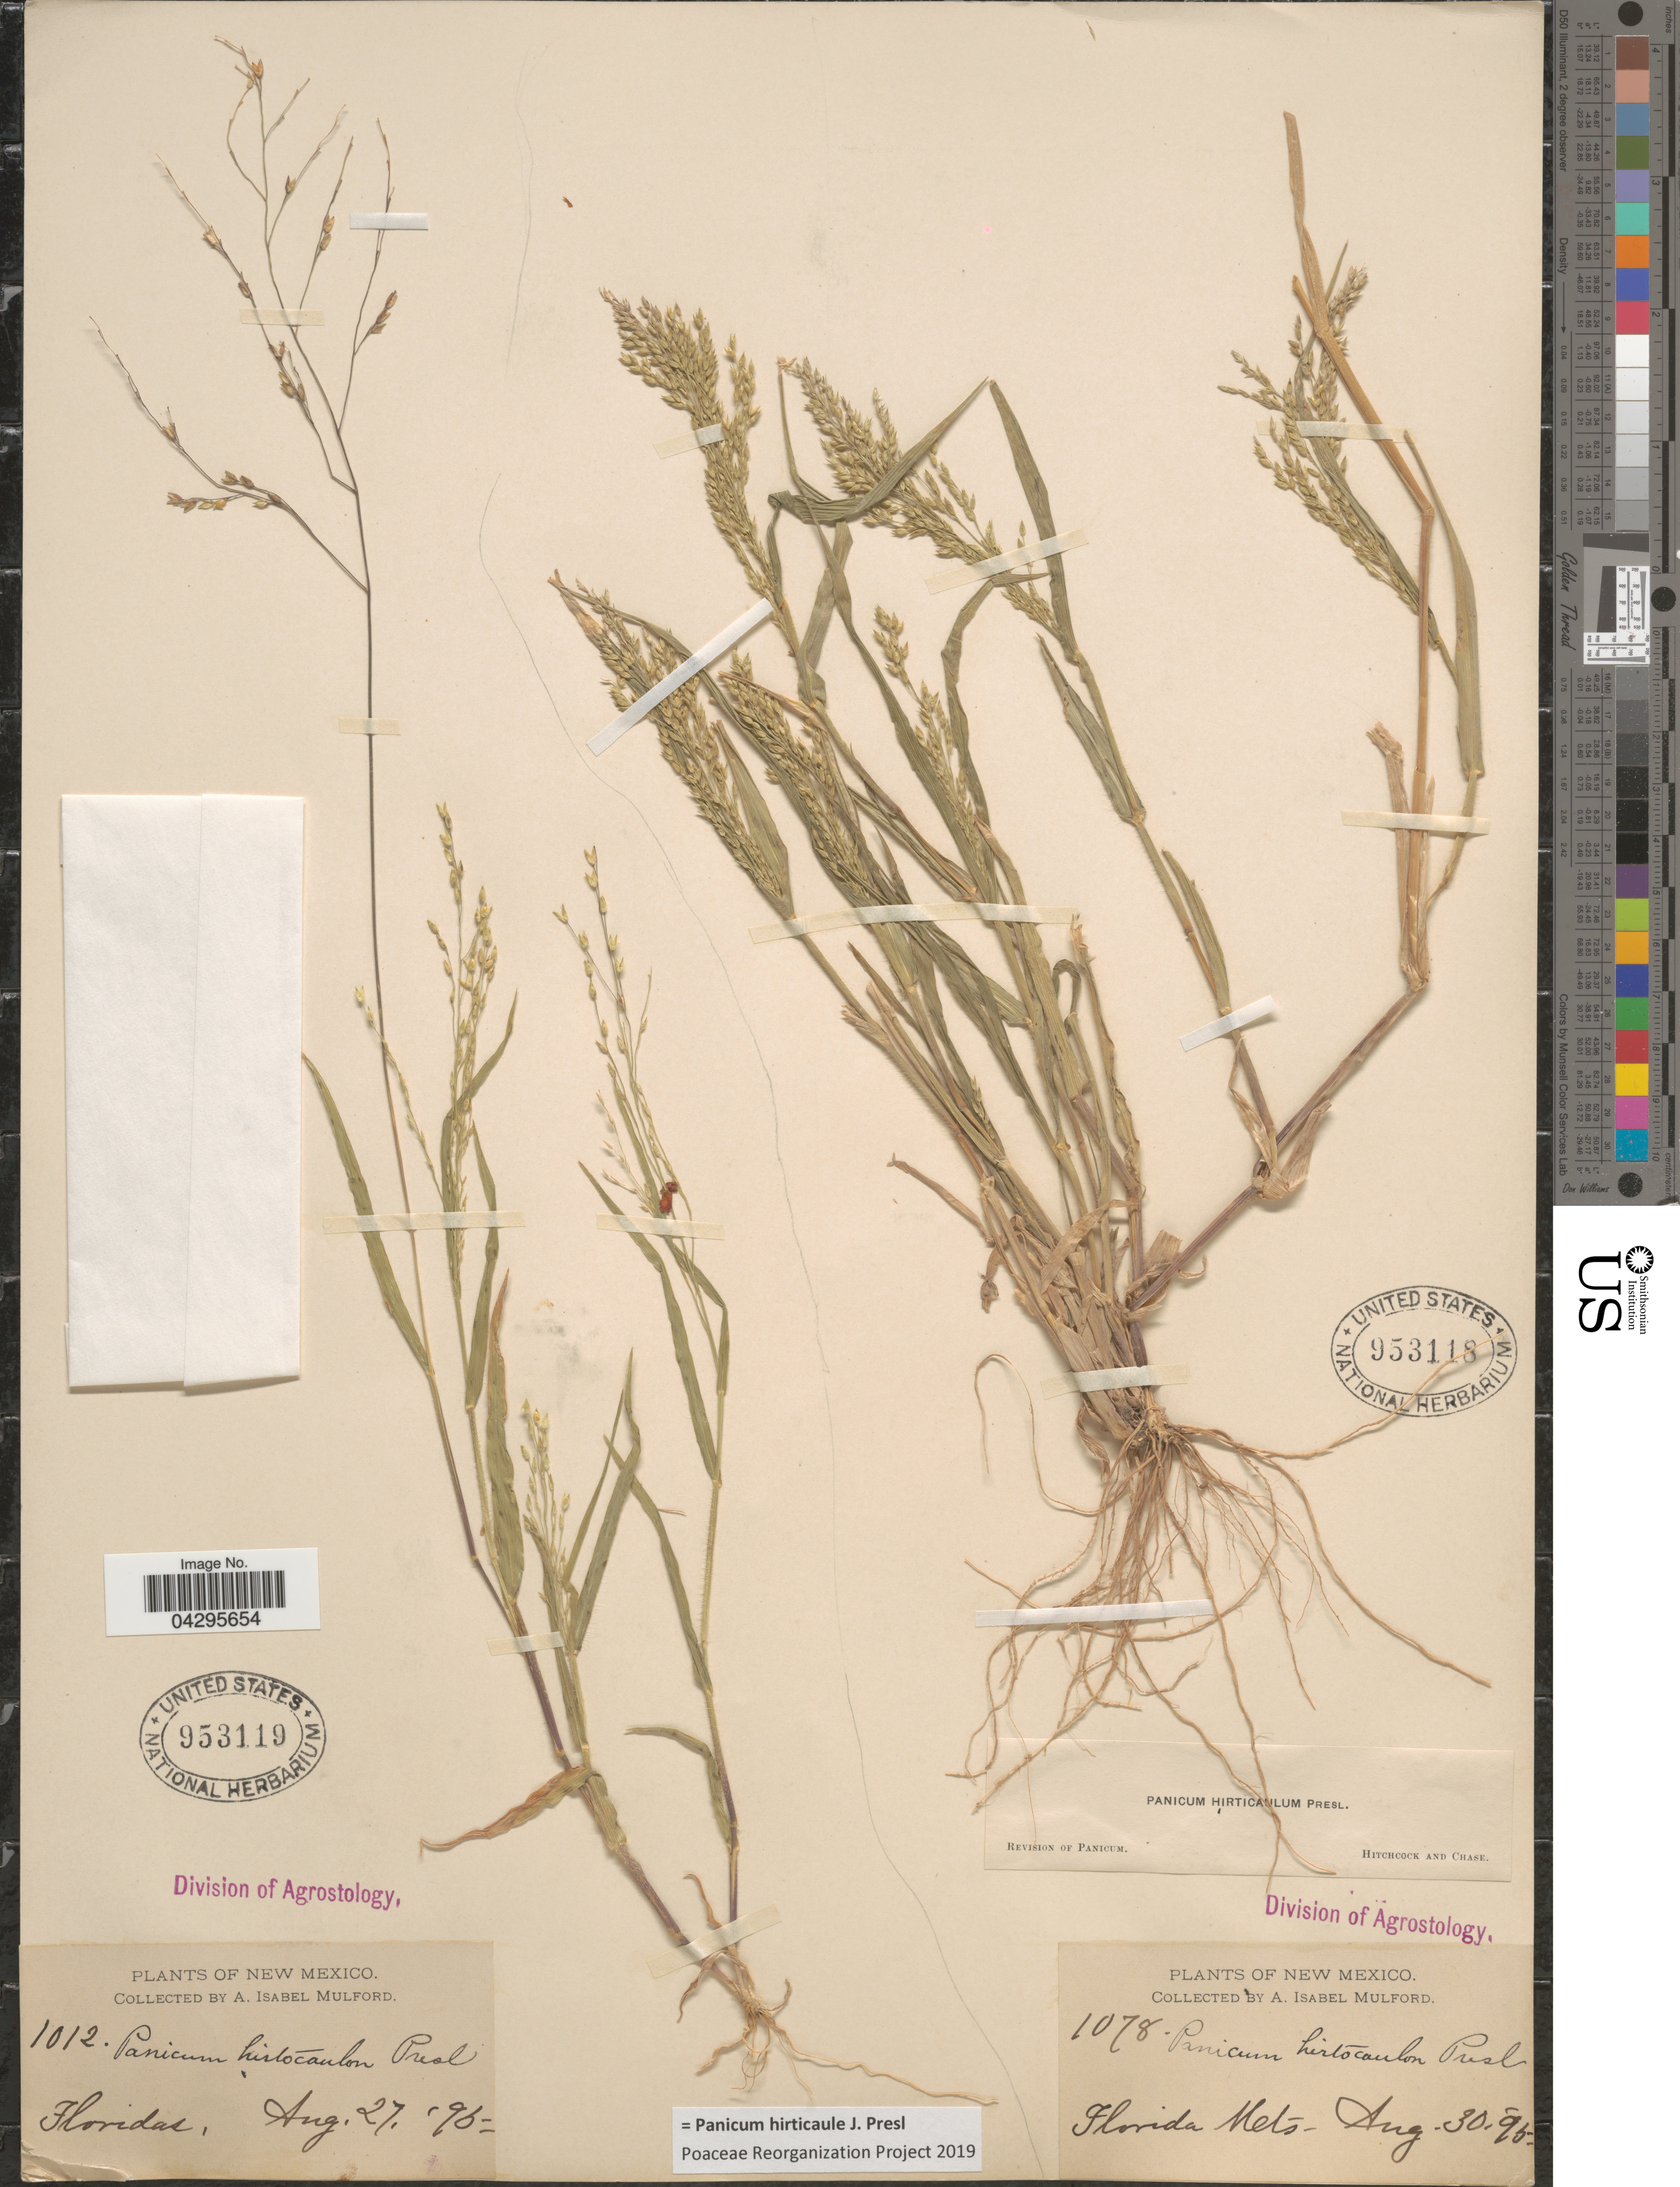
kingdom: Plantae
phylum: Tracheophyta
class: Liliopsida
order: Poales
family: Poaceae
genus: Panicum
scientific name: Panicum hirticaule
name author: J. Presl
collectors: A. Mulford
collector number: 1012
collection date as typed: Transcribed d/m/y: 27/8/96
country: United States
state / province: New Mexico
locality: Floridas.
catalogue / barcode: US 953119